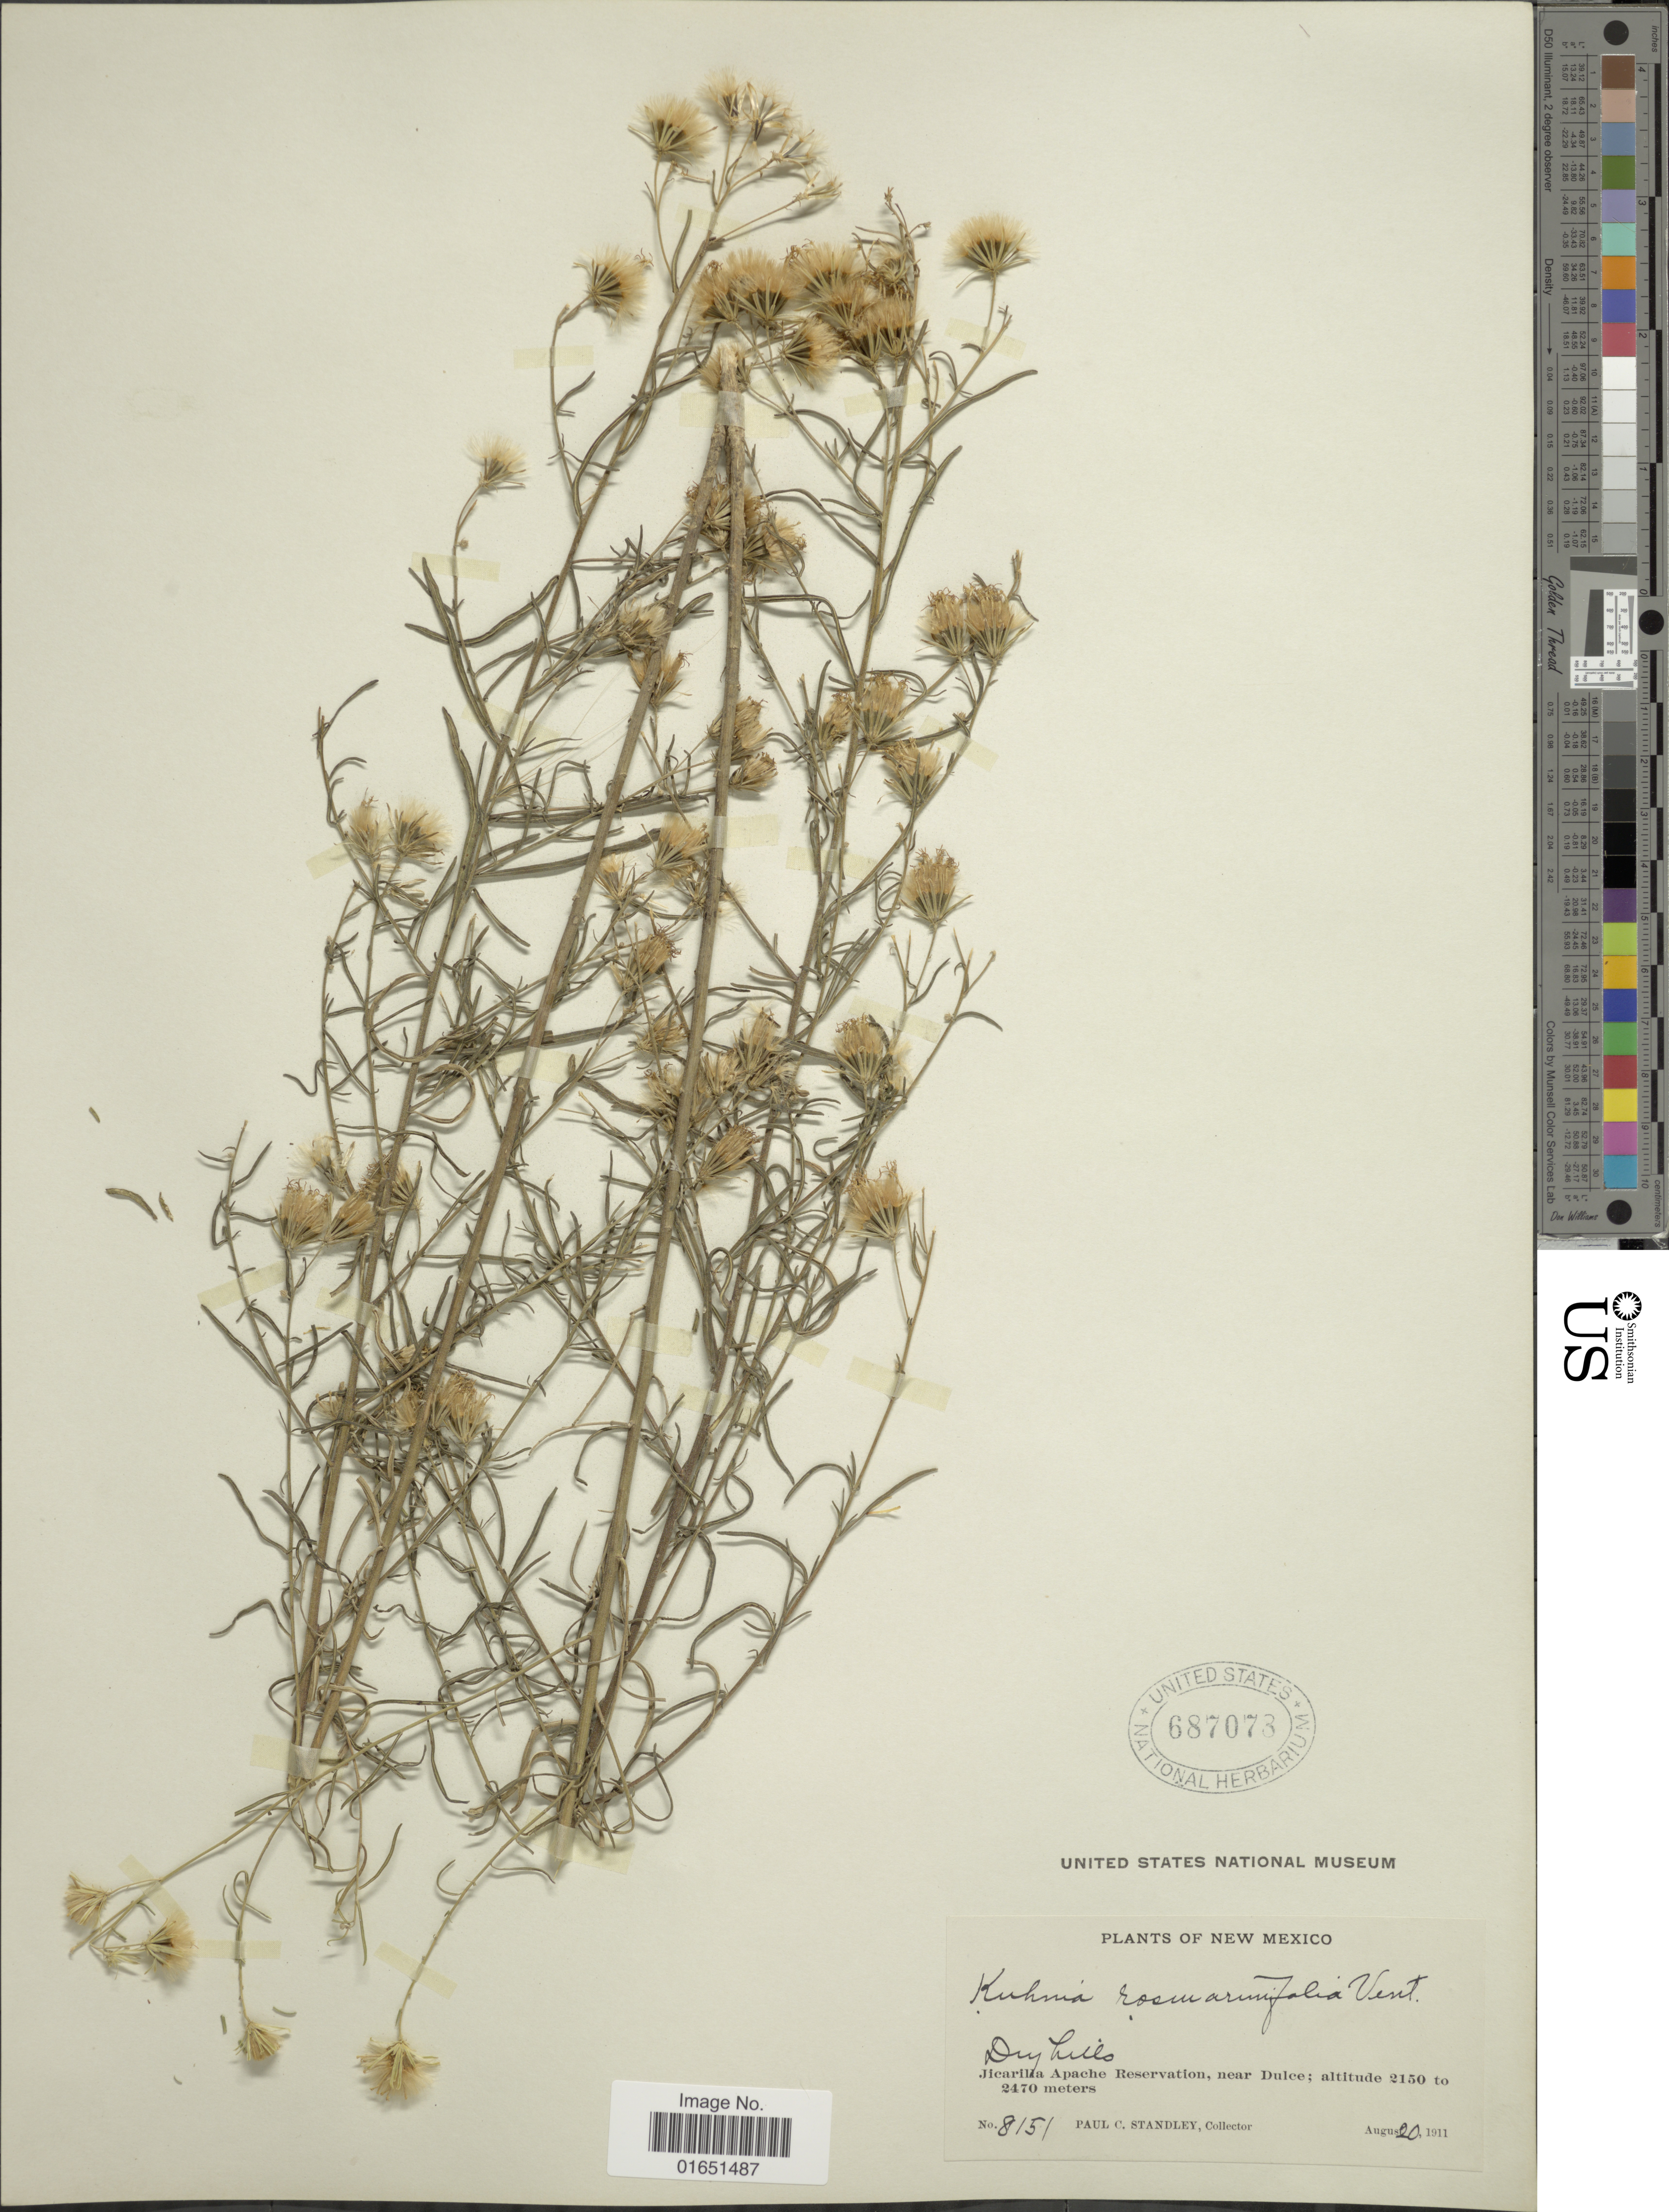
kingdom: Plantae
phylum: Tracheophyta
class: Magnoliopsida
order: Asterales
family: Asteraceae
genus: Brickellia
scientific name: Brickellia rosmarinifolia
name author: (Vent.) W.A. Weber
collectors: P. C. Standley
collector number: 8151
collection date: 1911-08-20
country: United States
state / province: New Mexico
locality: Dry hills, Jicarilla Apache Reservation, near Dulce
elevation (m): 2150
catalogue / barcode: US 687078